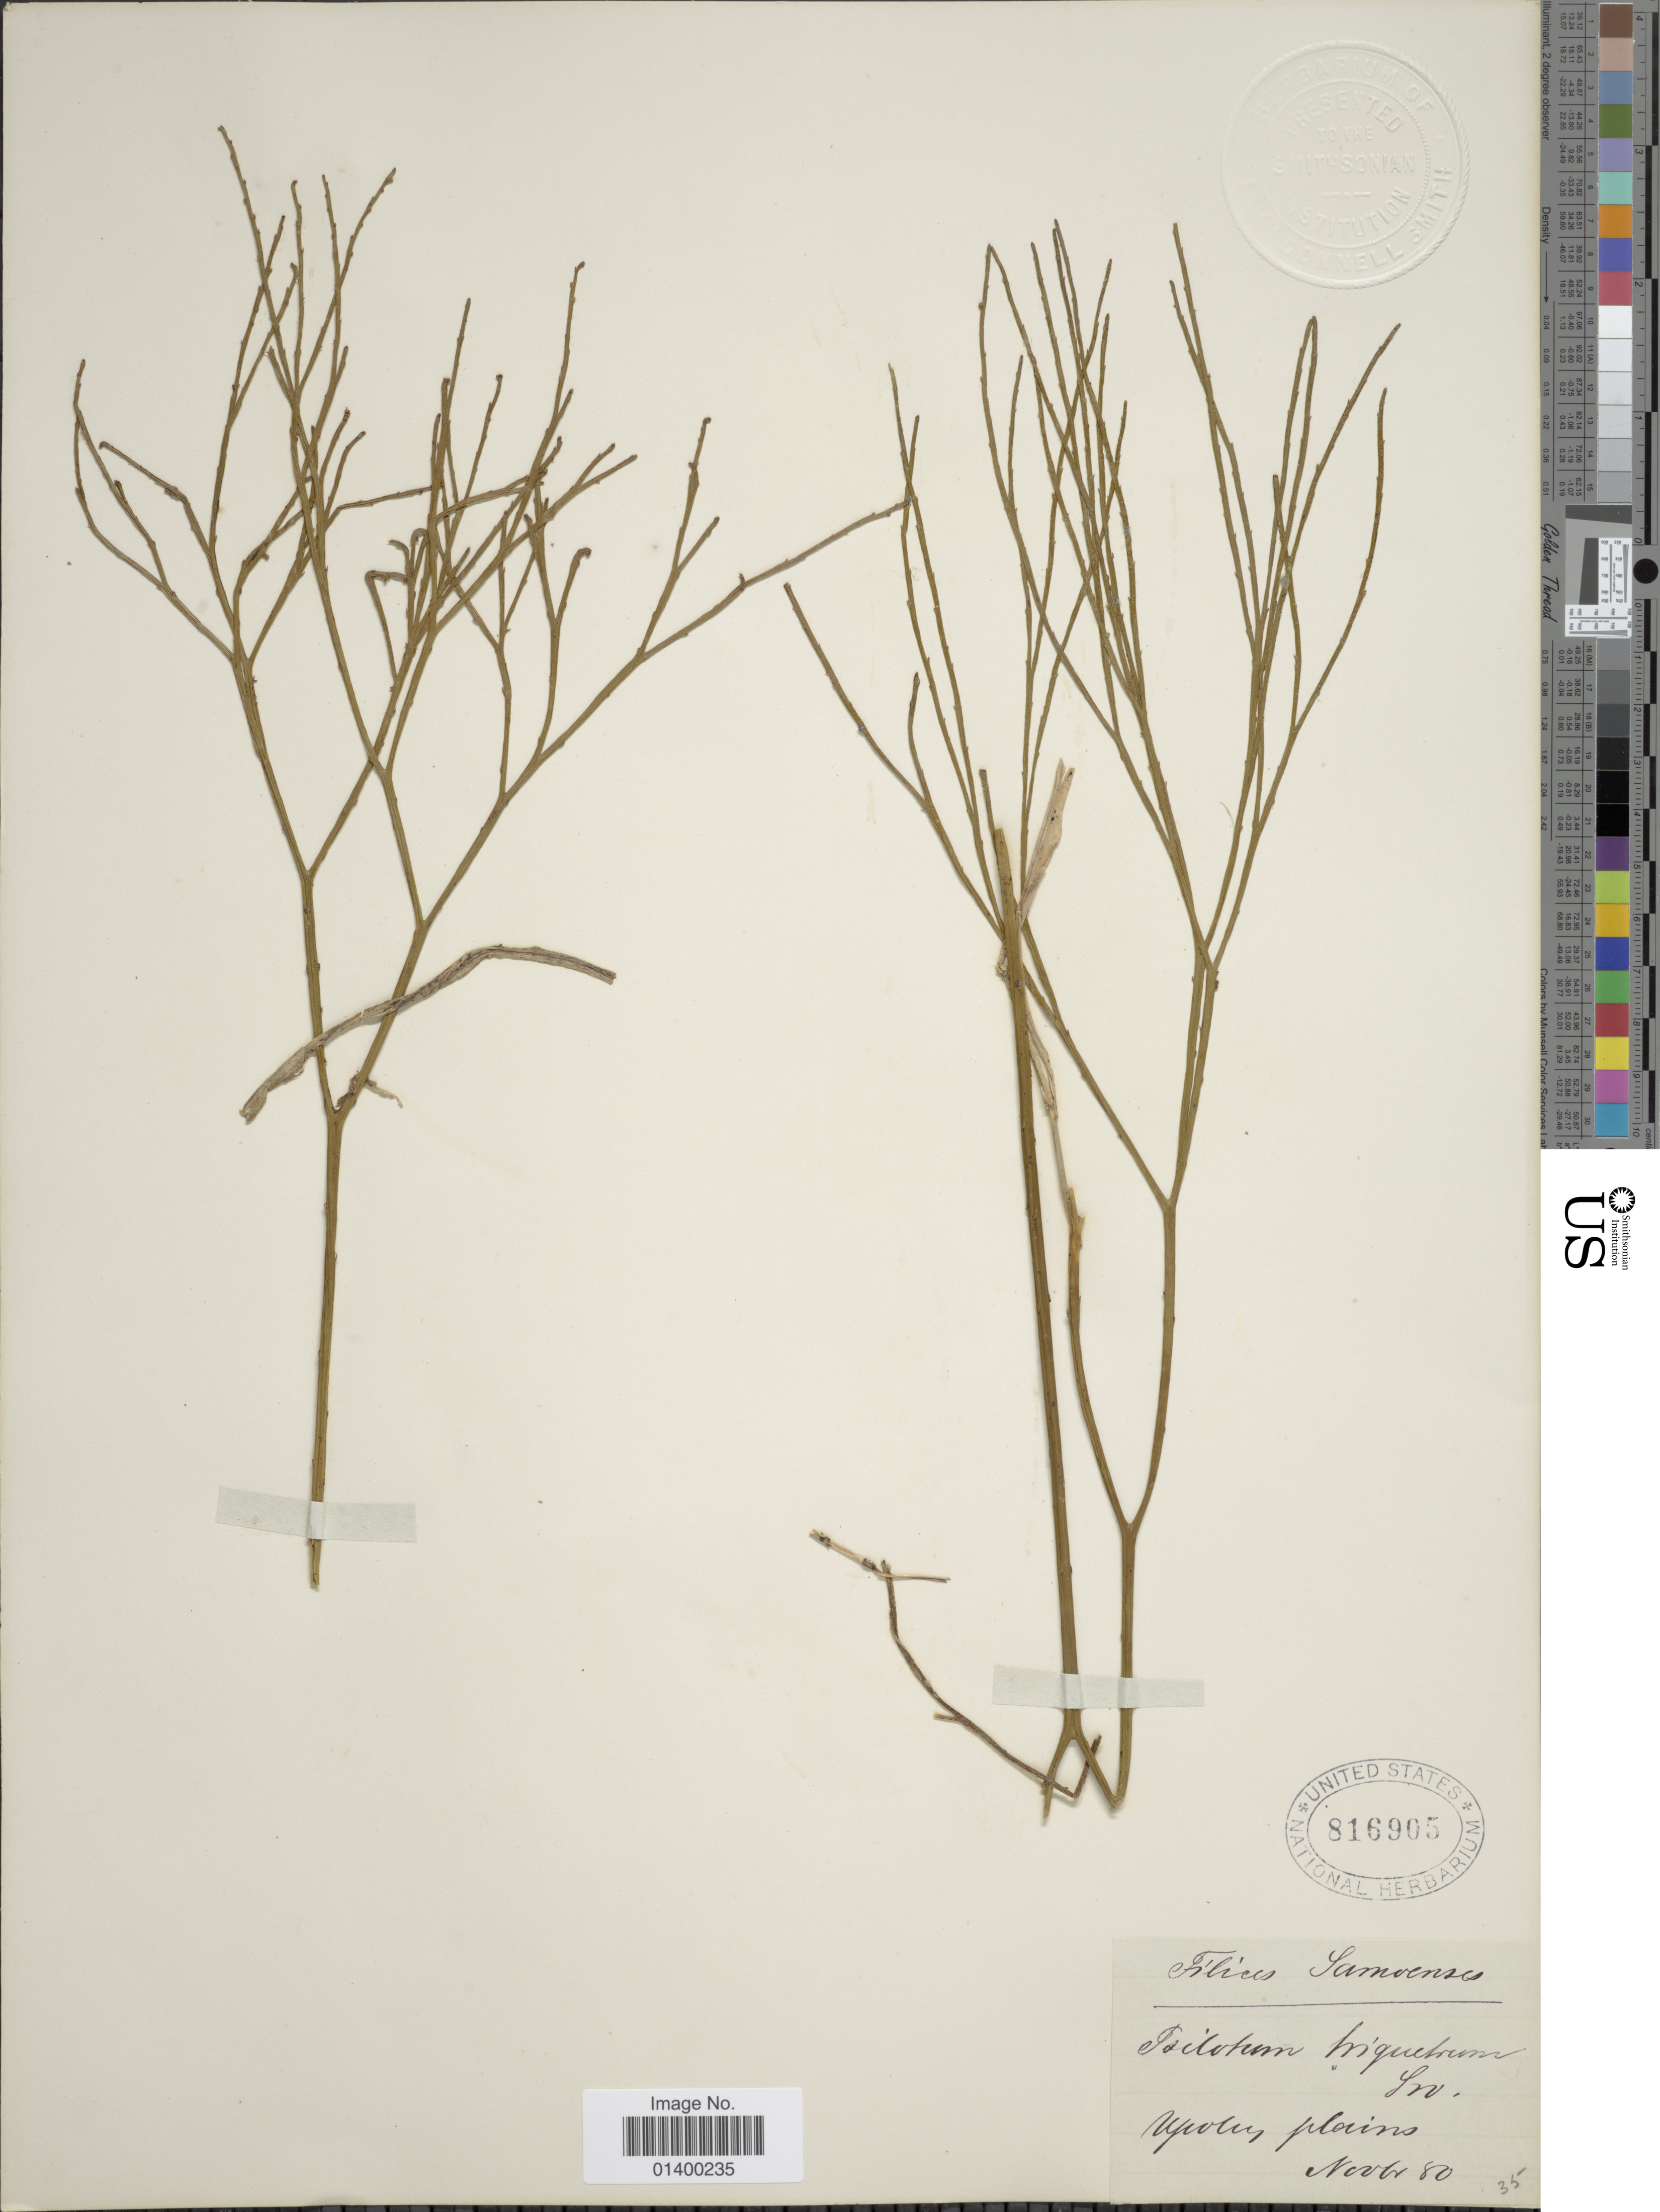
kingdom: Plantae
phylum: Tracheophyta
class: Polypodiopsida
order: Psilotales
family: Psilotaceae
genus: Psilotum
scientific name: Psilotum nudum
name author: (L.) P. Beauv.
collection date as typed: Transcribed d/m/y: /11/80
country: Samoa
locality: Samoenses, Upolu plains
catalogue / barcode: US 816905